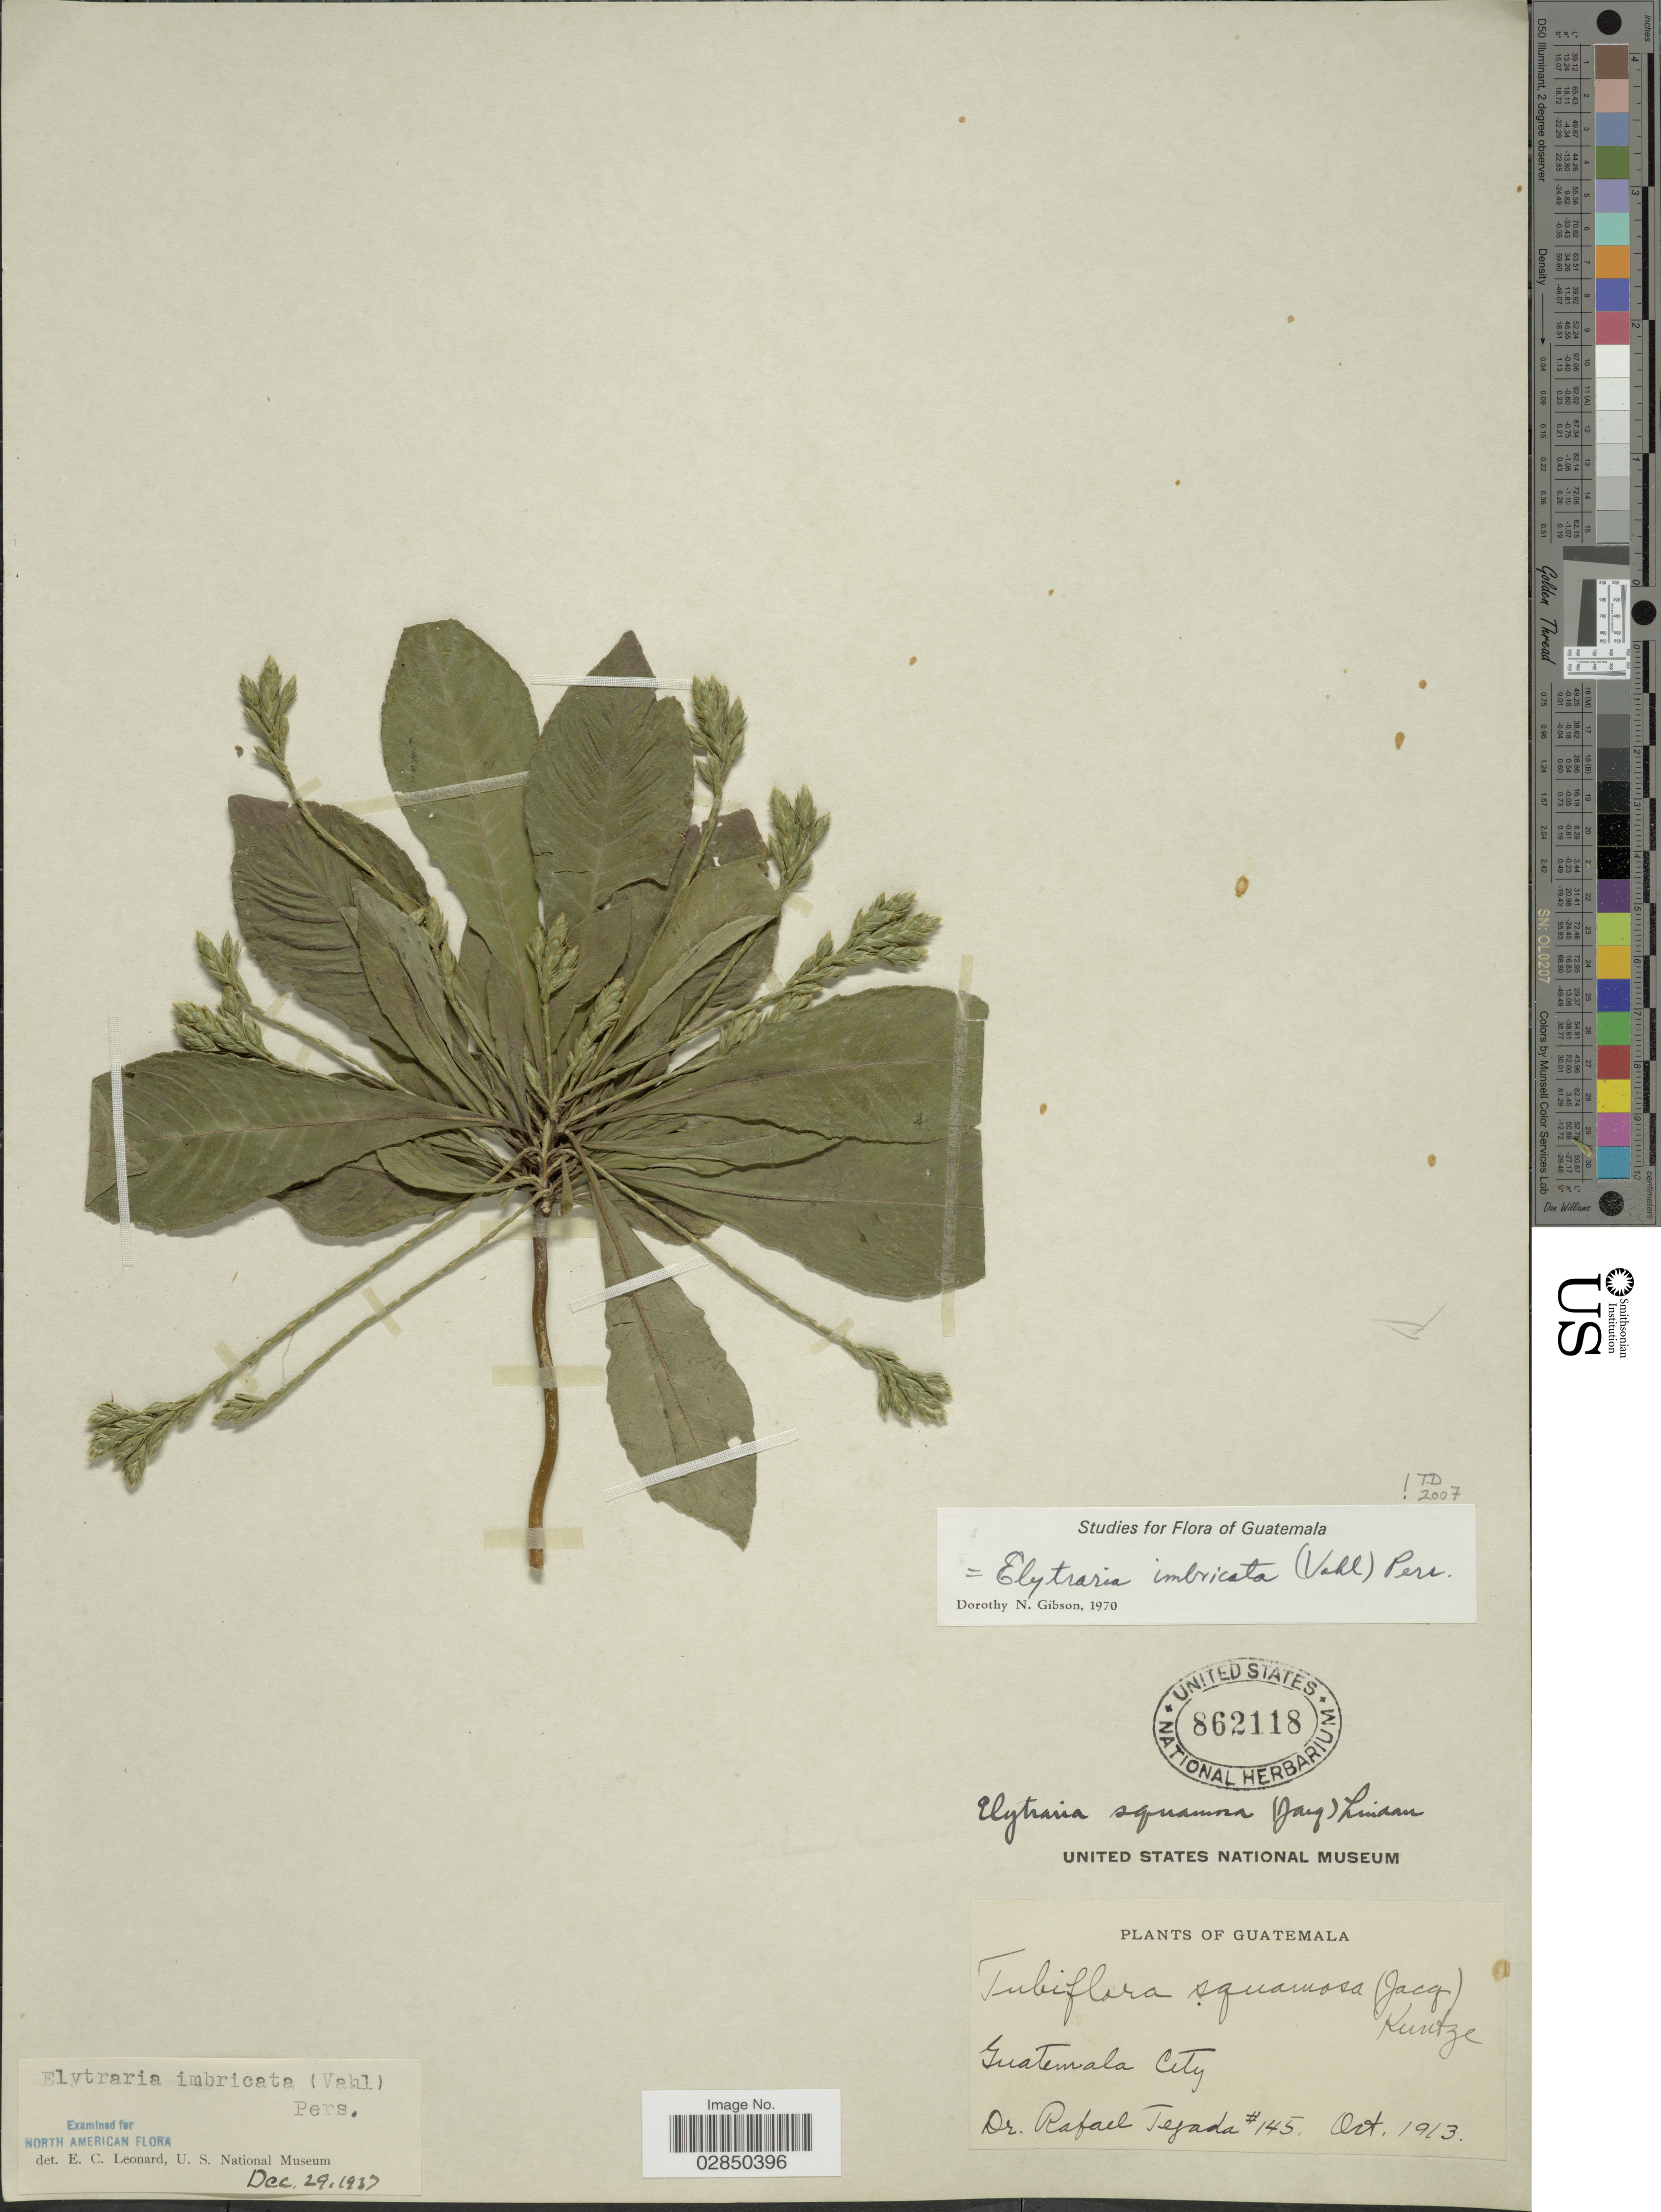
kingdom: Plantae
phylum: Tracheophyta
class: Magnoliopsida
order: Lamiales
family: Acanthaceae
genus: Elytraria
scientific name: Elytraria imbricata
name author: (Vahl) Pers.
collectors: R. Tejada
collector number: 145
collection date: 1913-10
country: Guatemala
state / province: Guatemala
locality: Guatemala City.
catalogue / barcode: US 862118